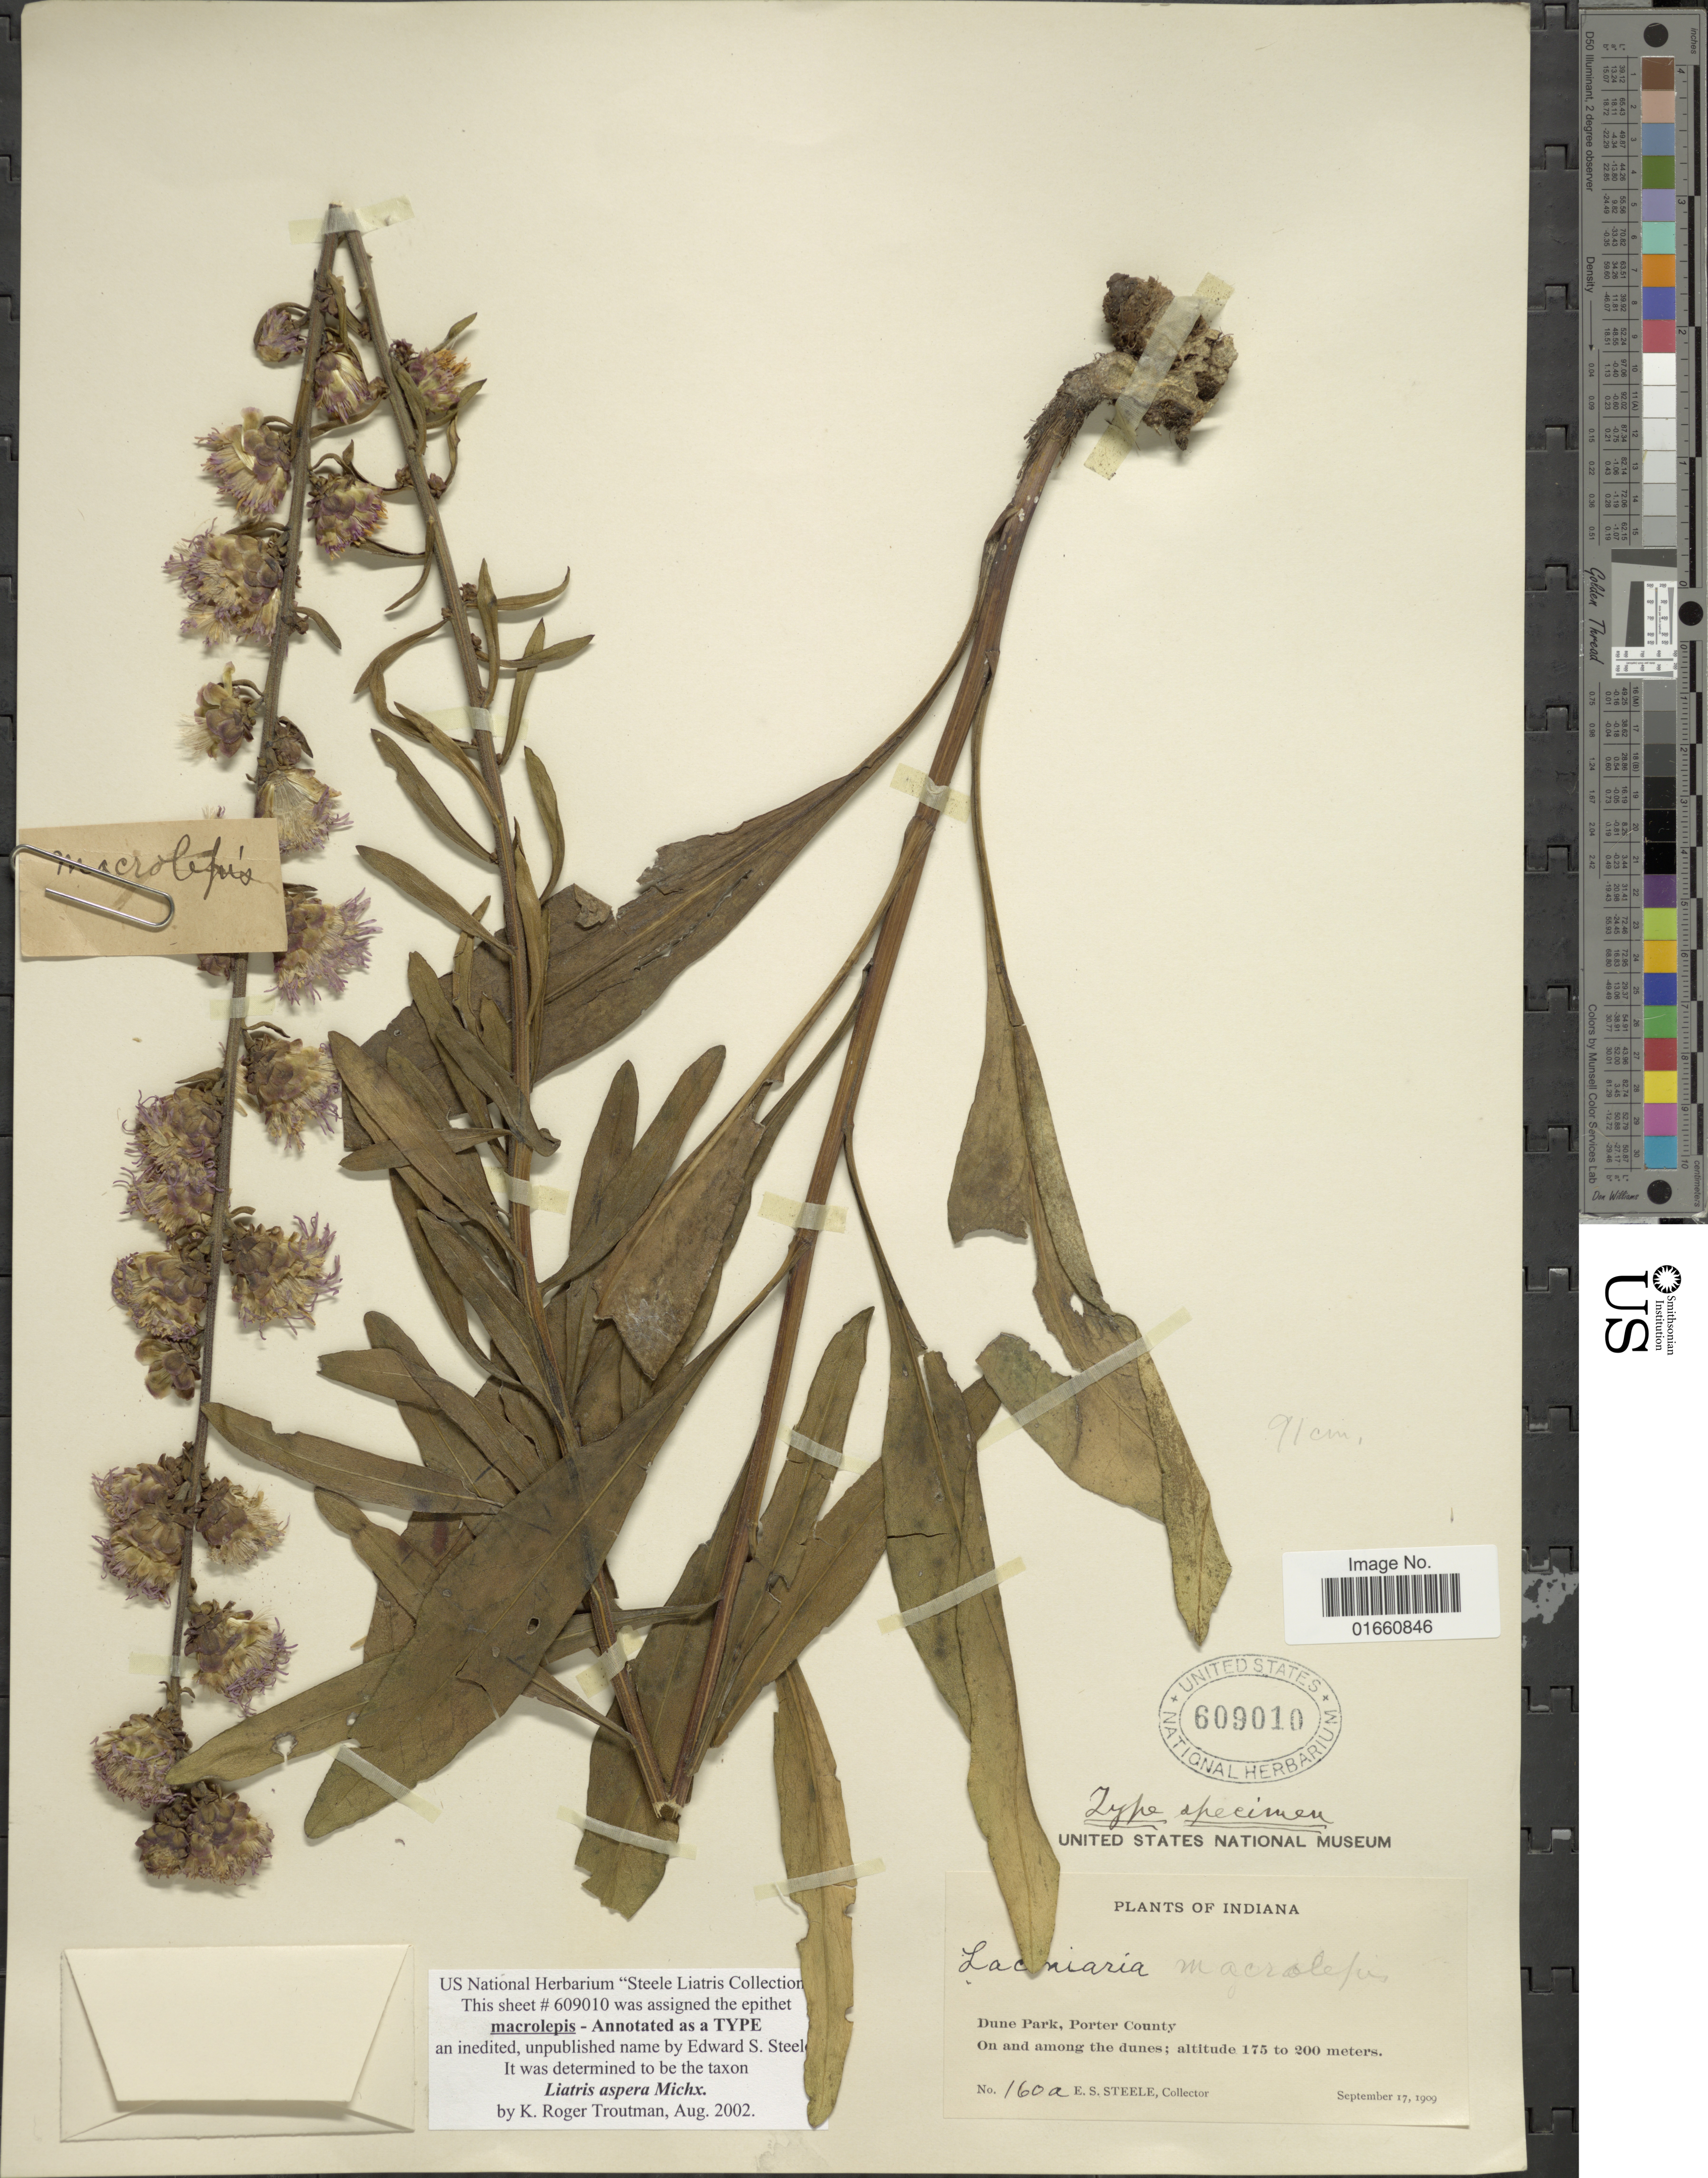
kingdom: Plantae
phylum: Tracheophyta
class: Magnoliopsida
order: Asterales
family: Asteraceae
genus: Liatris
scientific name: Liatris aspera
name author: Michx.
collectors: E. Steele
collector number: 160a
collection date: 1909-09-17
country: United States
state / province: Indiana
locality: Dune Park, Porter County, On and among the dunes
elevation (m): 175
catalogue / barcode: US 609010